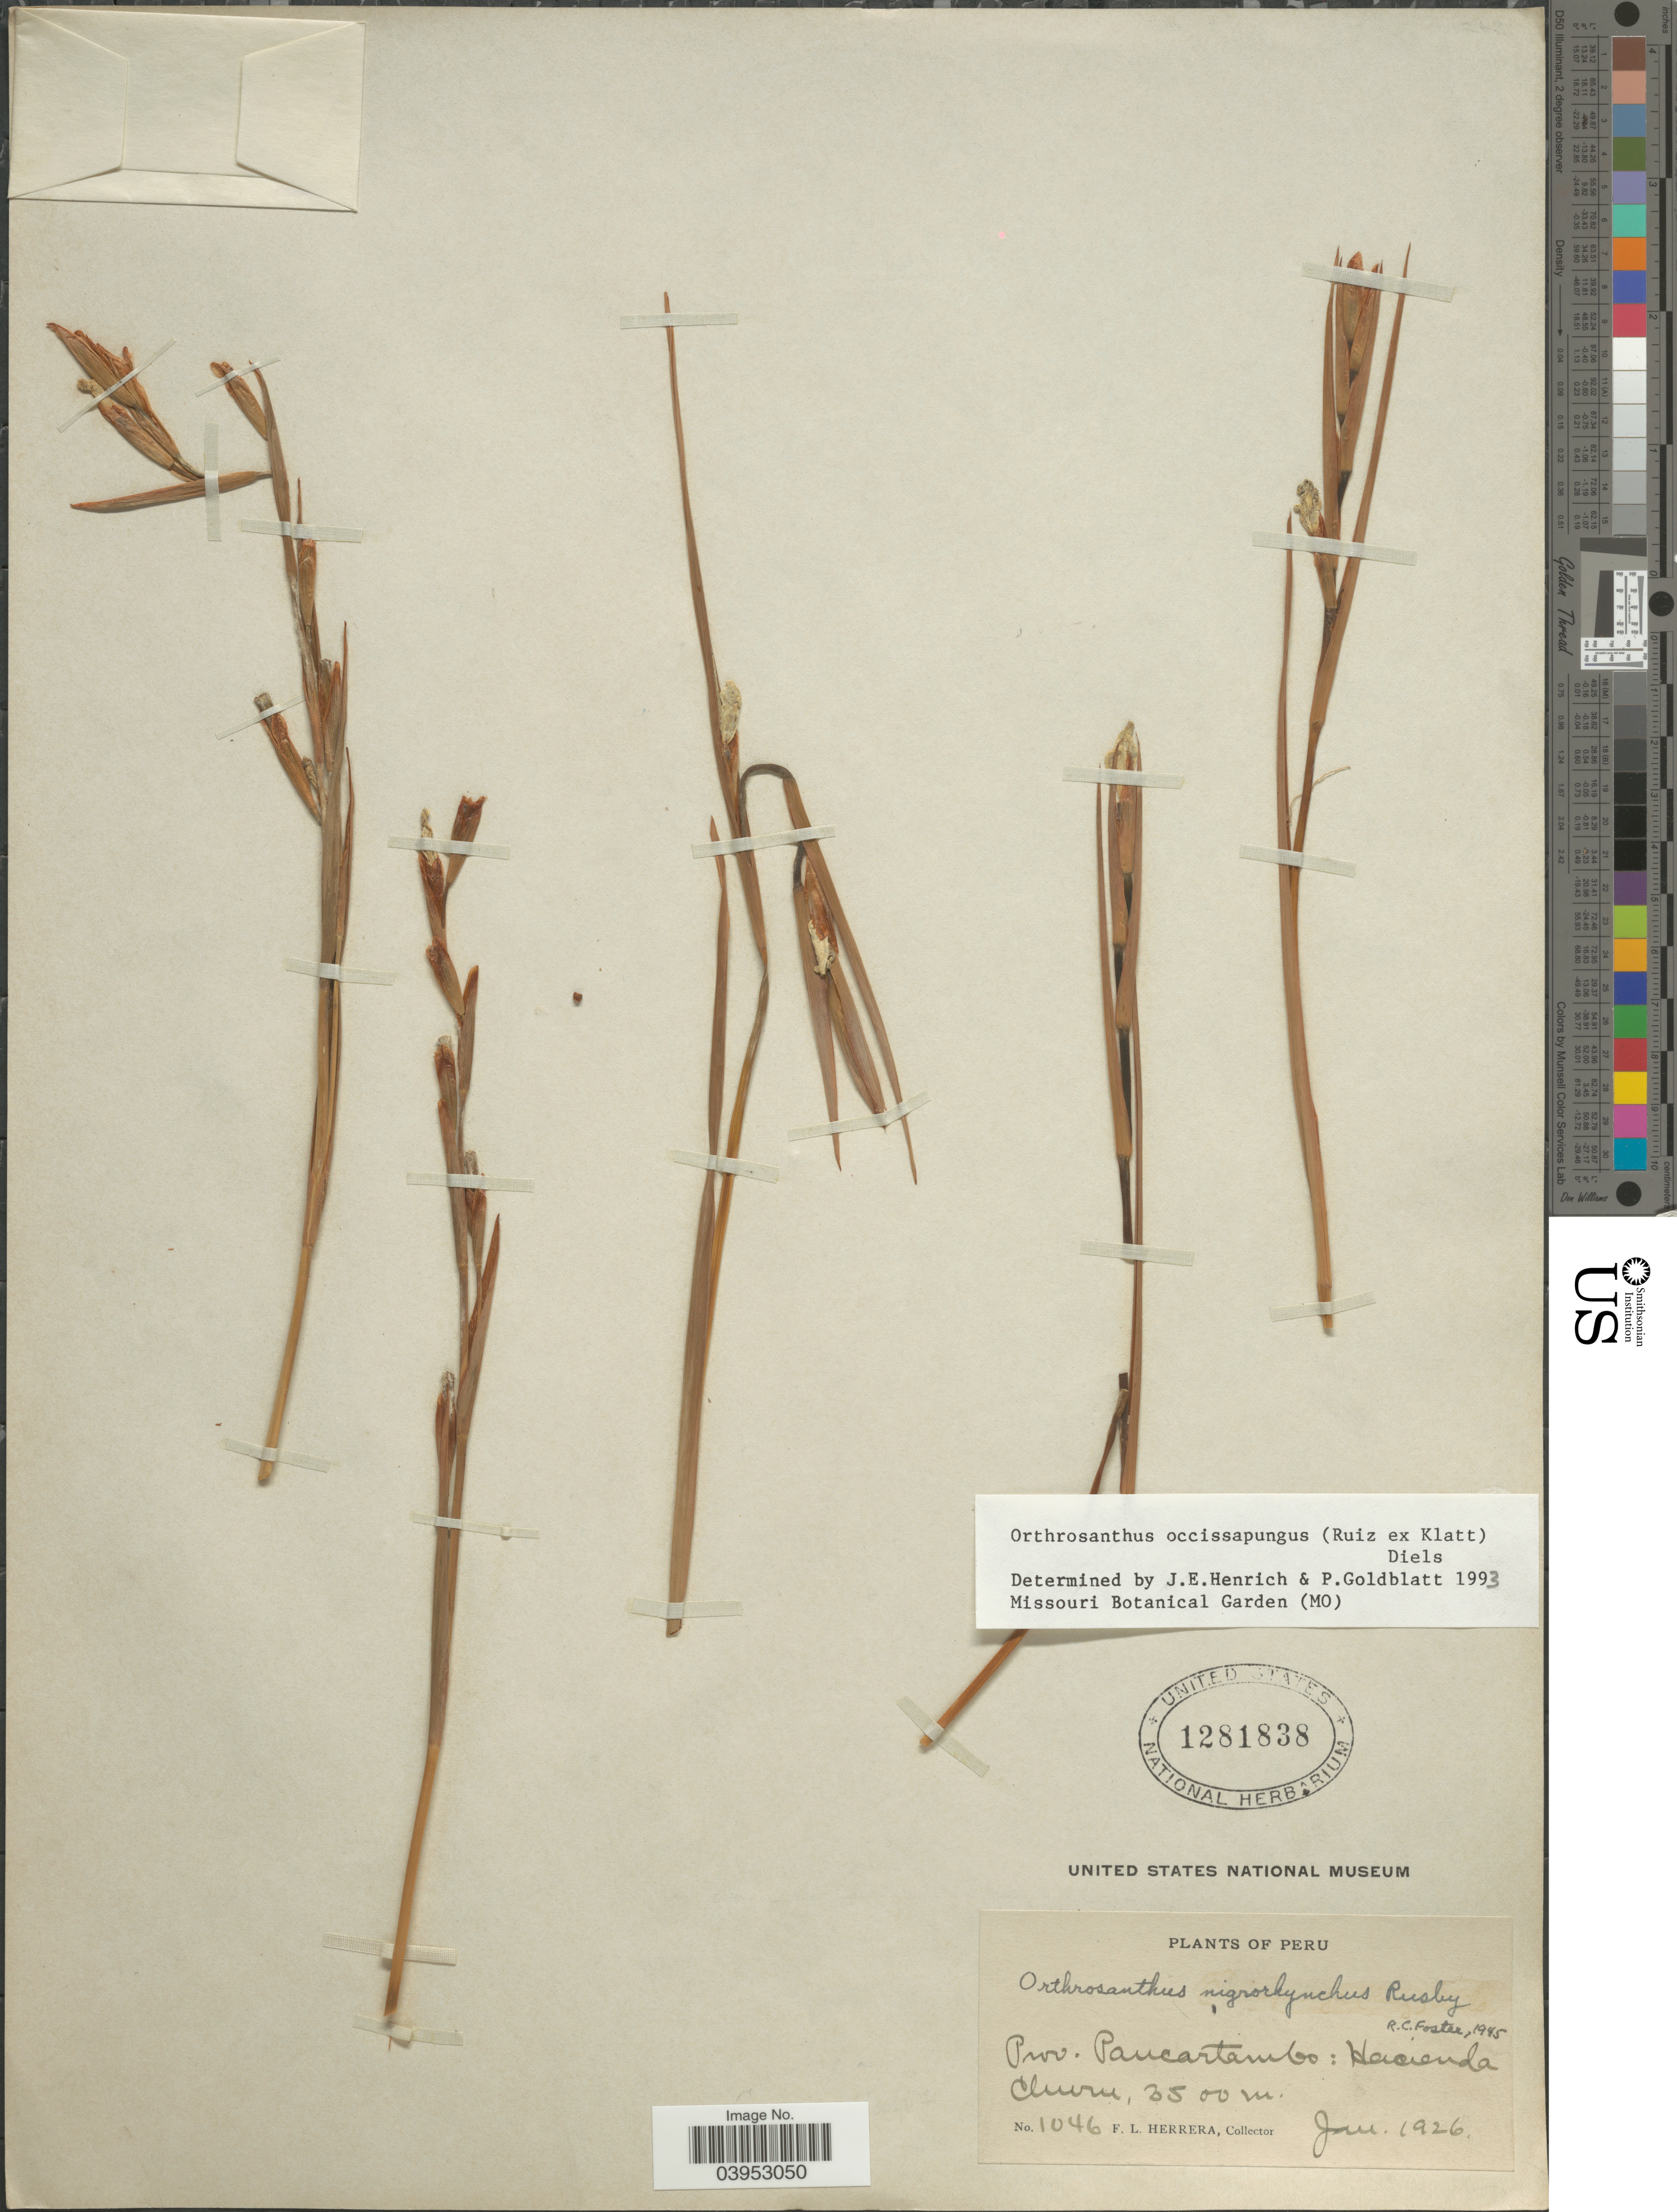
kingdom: Plantae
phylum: Tracheophyta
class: Liliopsida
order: Asparagales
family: Iridaceae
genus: Orthrosanthus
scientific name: Orthrosanthus occissapungus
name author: (Ruiz ex Klatt) Diels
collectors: F. L. Herrera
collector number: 1046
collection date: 1926-01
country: Peru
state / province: Cusco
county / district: Paucartambo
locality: Prov. Paucartambo: Hacienda Churu.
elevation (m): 3500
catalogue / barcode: US 1281838